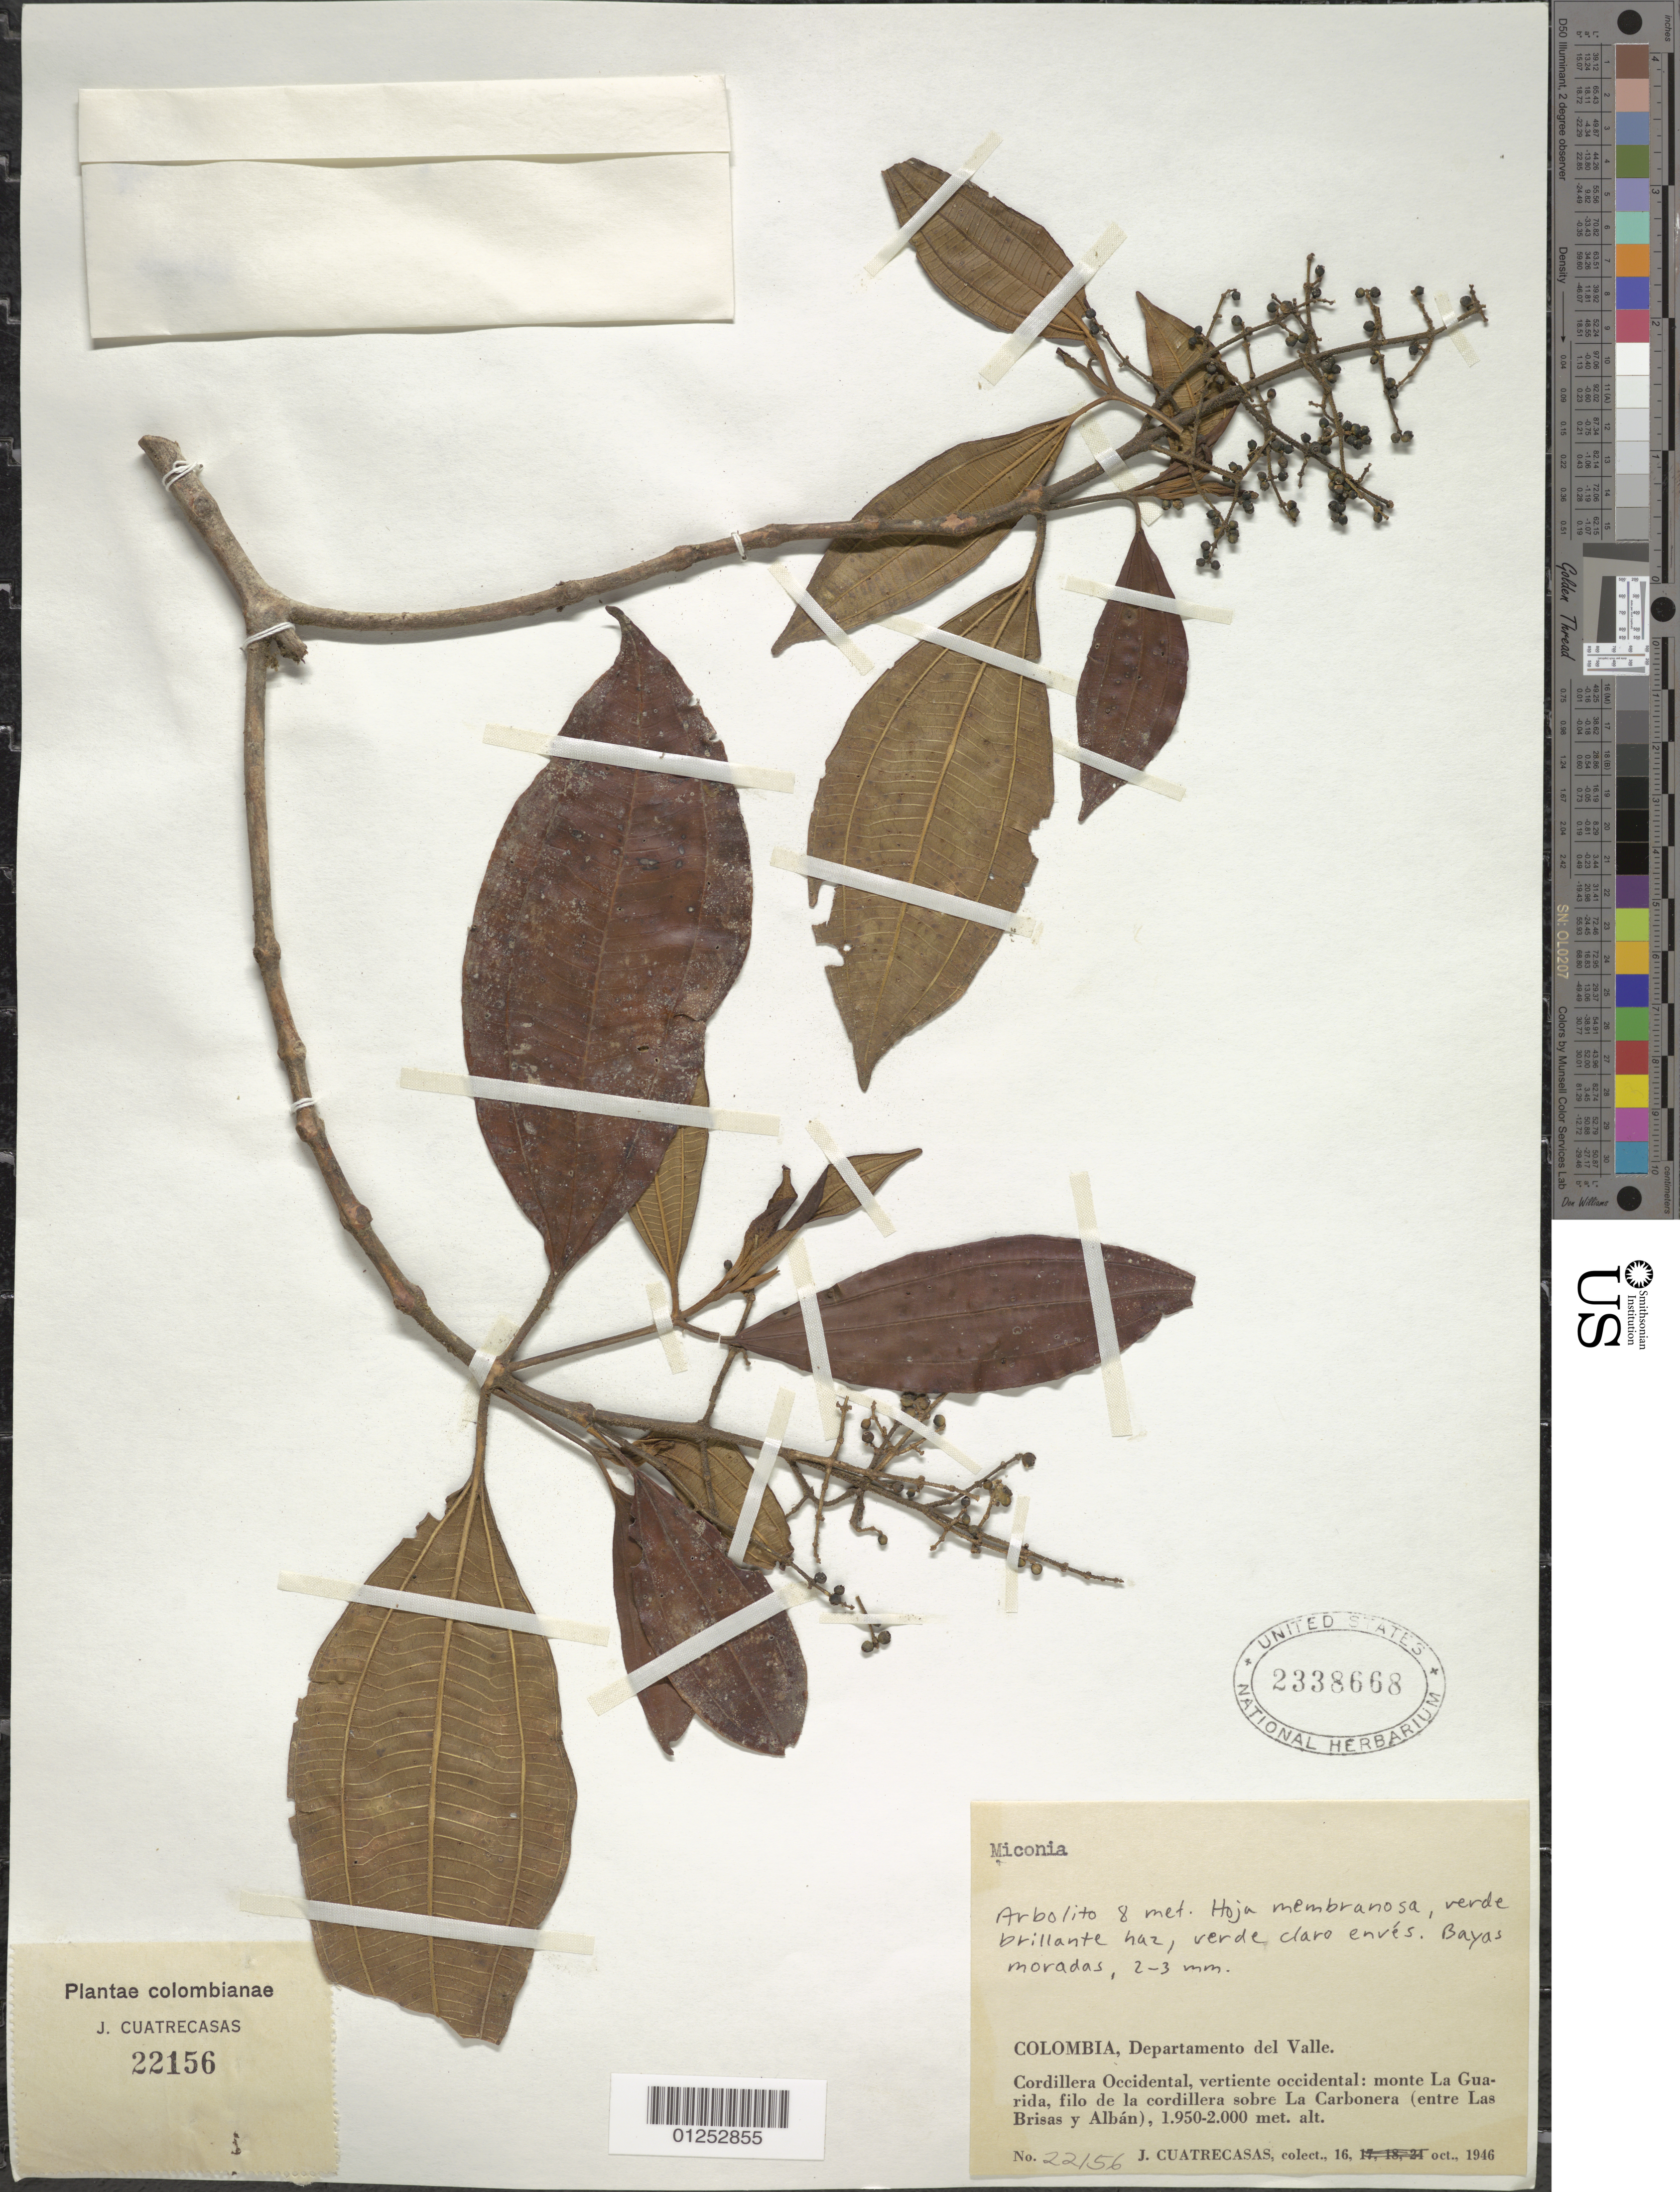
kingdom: Plantae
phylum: Tracheophyta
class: Magnoliopsida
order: Myrtales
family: Melastomataceae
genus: Miconia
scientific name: Miconia sp.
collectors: J. Cuatrecasas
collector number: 22156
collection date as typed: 16 Oct 1946 to 18 Oct 1946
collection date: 1946-10-16/1946-10-18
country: Colombia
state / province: Valle del Cauca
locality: Cordillera Occidental, vertiente occidental: monte La Guarida, filo de la cordillera sobre La Carbonera (entre Las Brisas y Albán).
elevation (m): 1950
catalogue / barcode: US 2338668